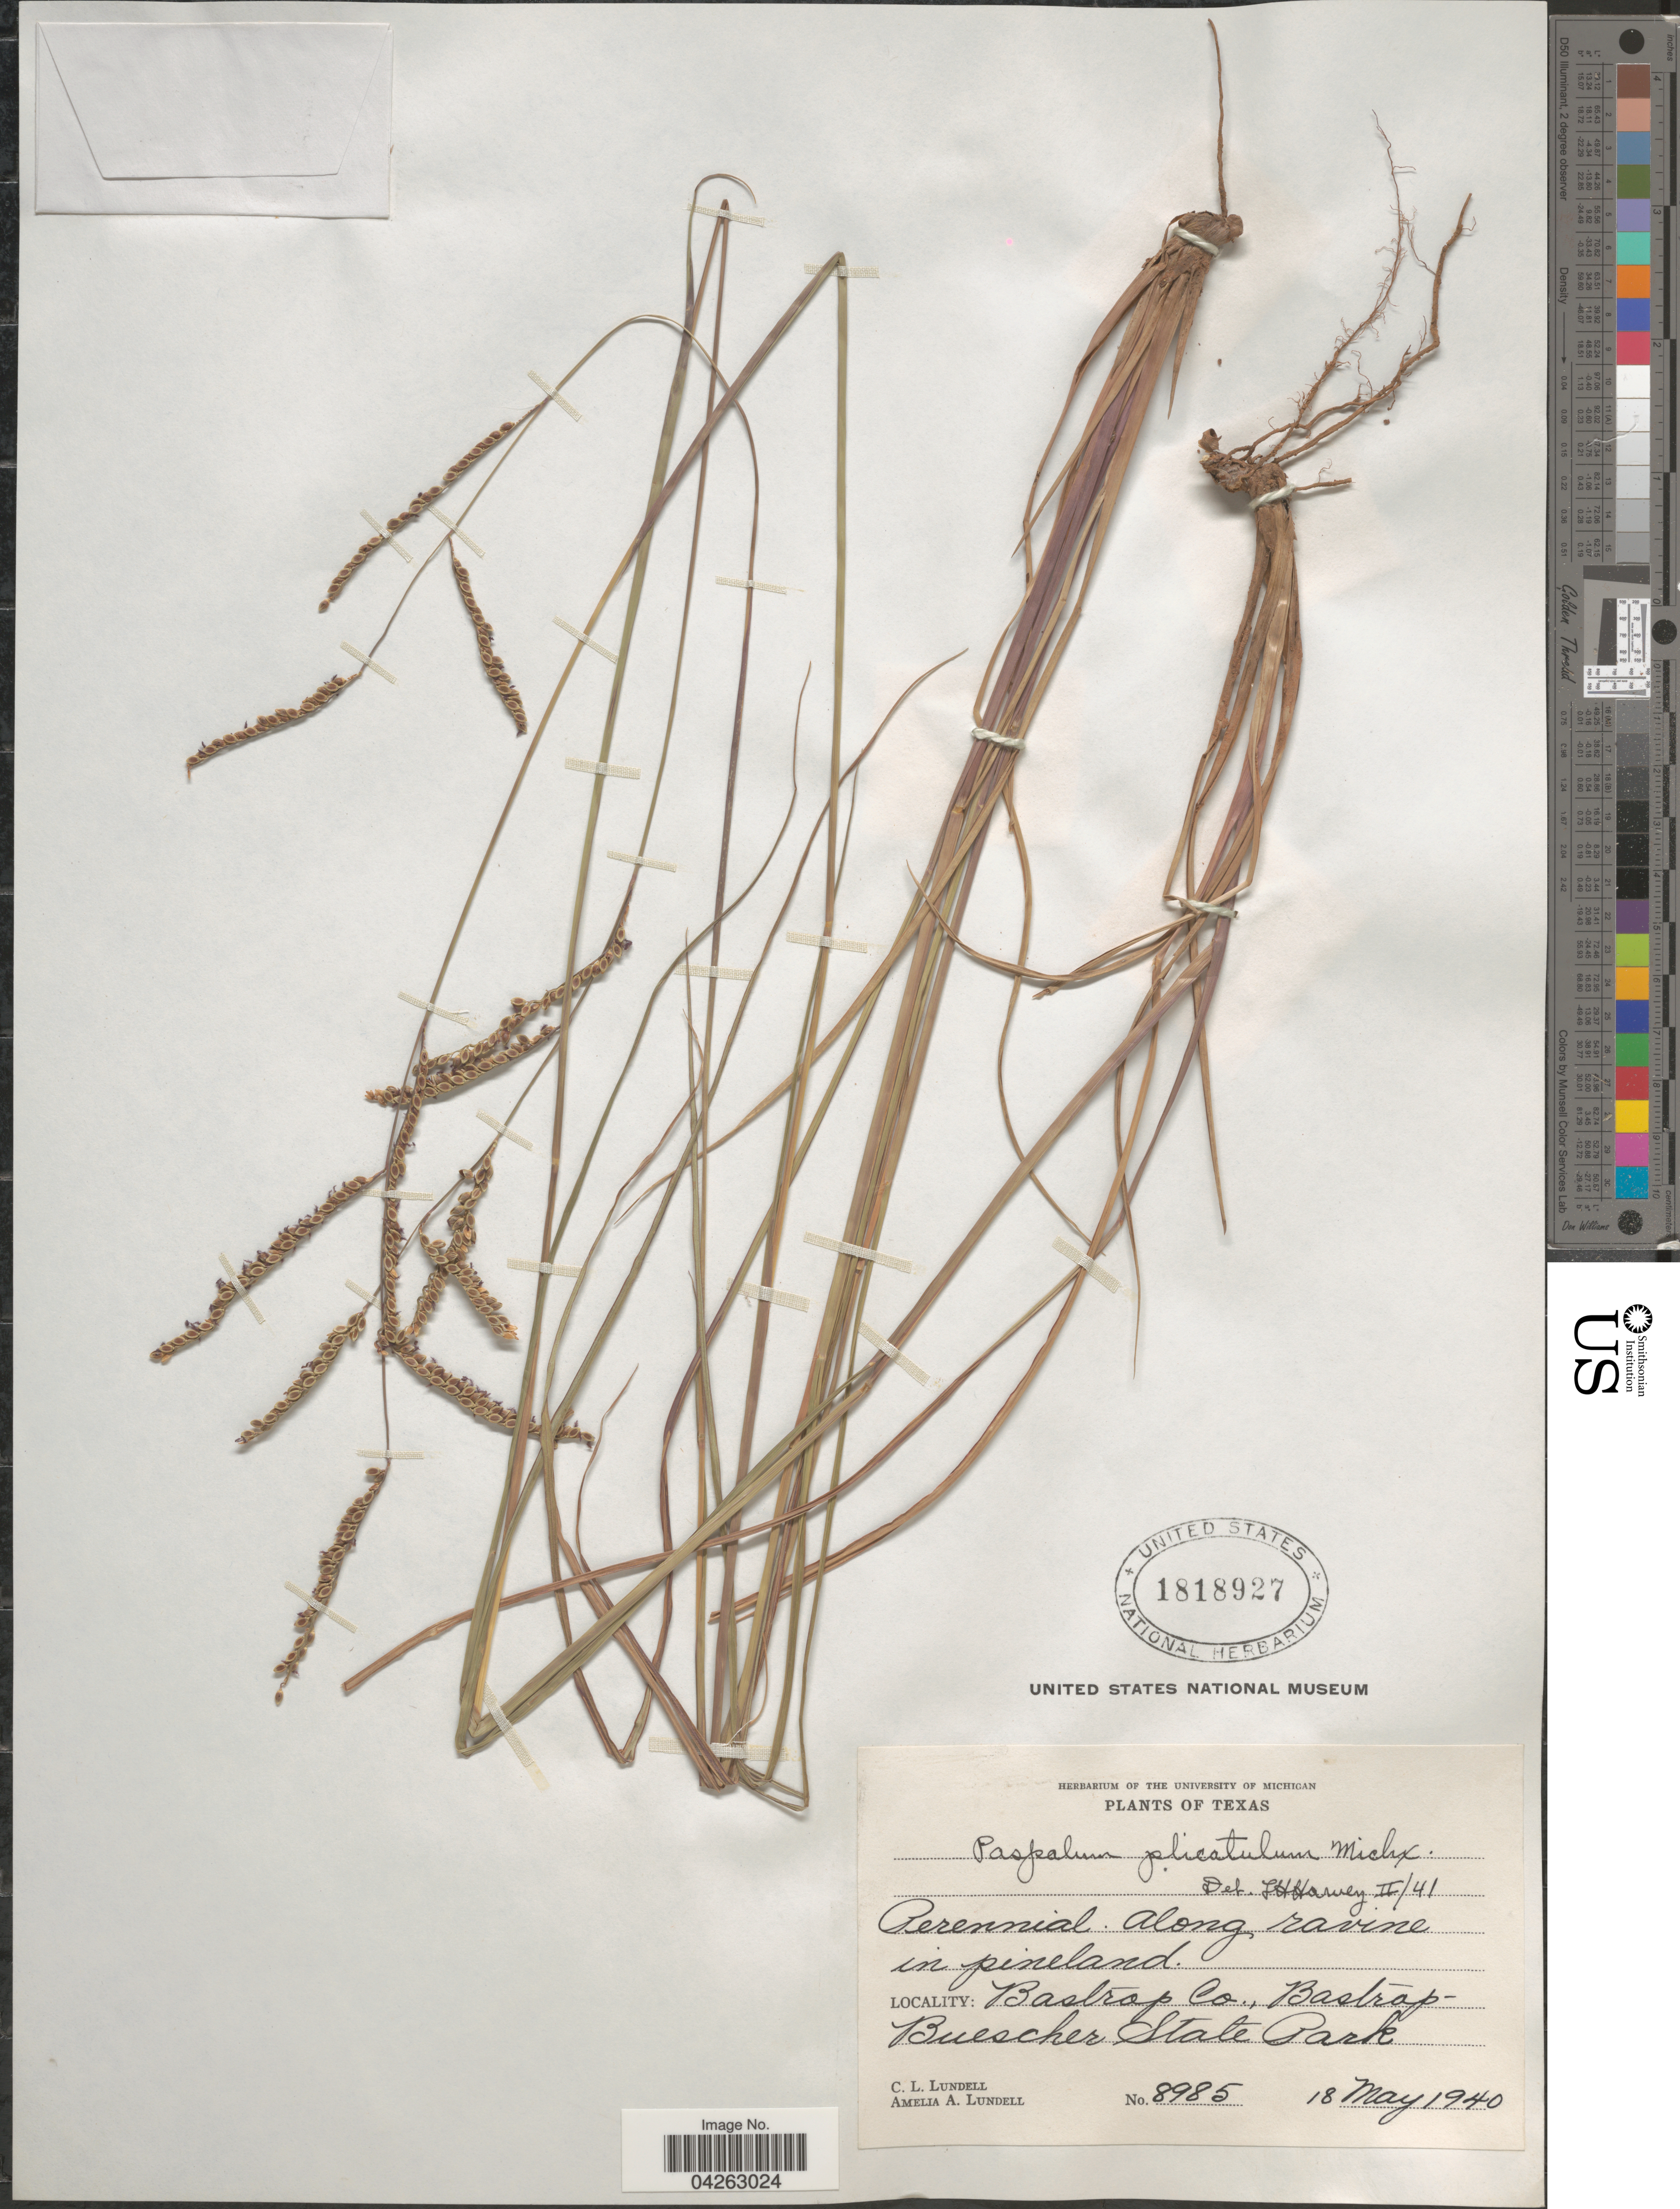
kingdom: Plantae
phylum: Tracheophyta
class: Liliopsida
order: Poales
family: Poaceae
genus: Paspalum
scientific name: Paspalum plicatulum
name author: Michx.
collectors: C. L. Lundell & A. A. Lundell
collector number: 8985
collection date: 1940-05-18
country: United States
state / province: Texas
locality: Bastrop Co., Bastrop-Buescher State Park.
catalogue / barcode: US 1818927